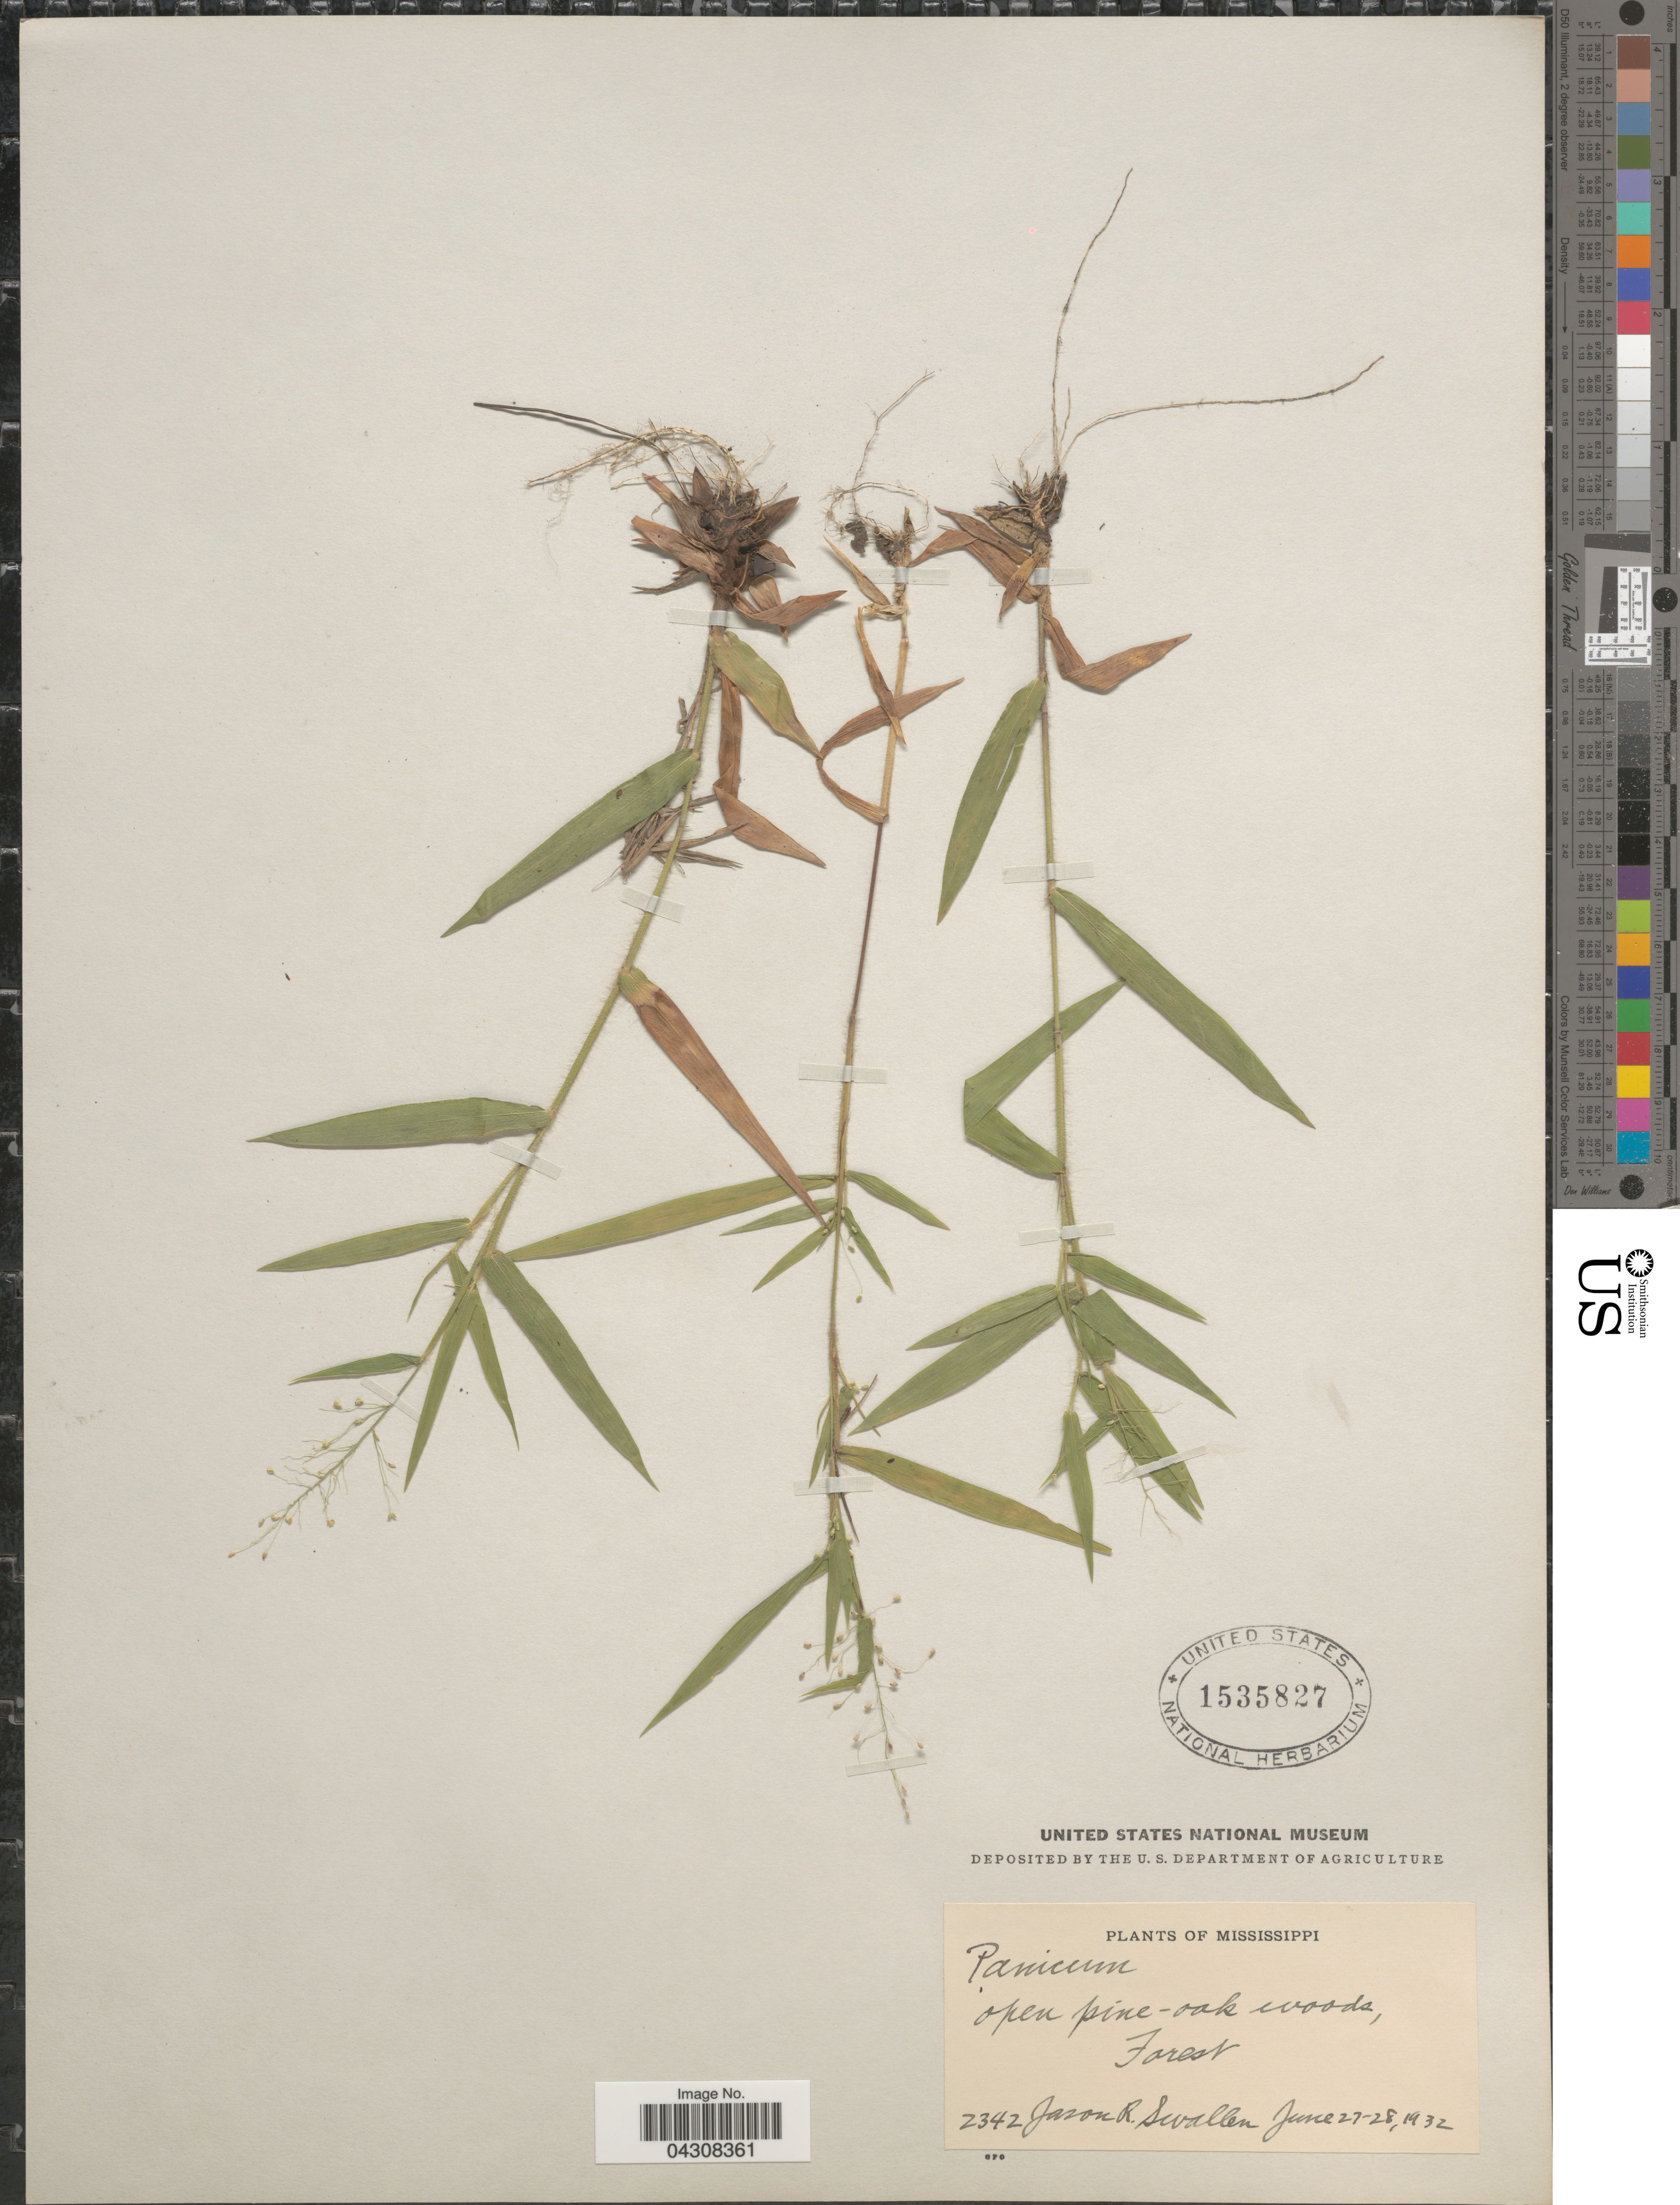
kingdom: Plantae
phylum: Tracheophyta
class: Liliopsida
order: Poales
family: Poaceae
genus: Dichanthelium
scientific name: Dichanthelium acuminatum var. acuminatum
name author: (Sw.) Gould & C.A. Clark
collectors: J. R. Swallen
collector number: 2342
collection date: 1932-06-27/1932-06-28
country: United States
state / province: Mississippi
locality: Open pine-oak woods, Forest.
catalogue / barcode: US 1535827